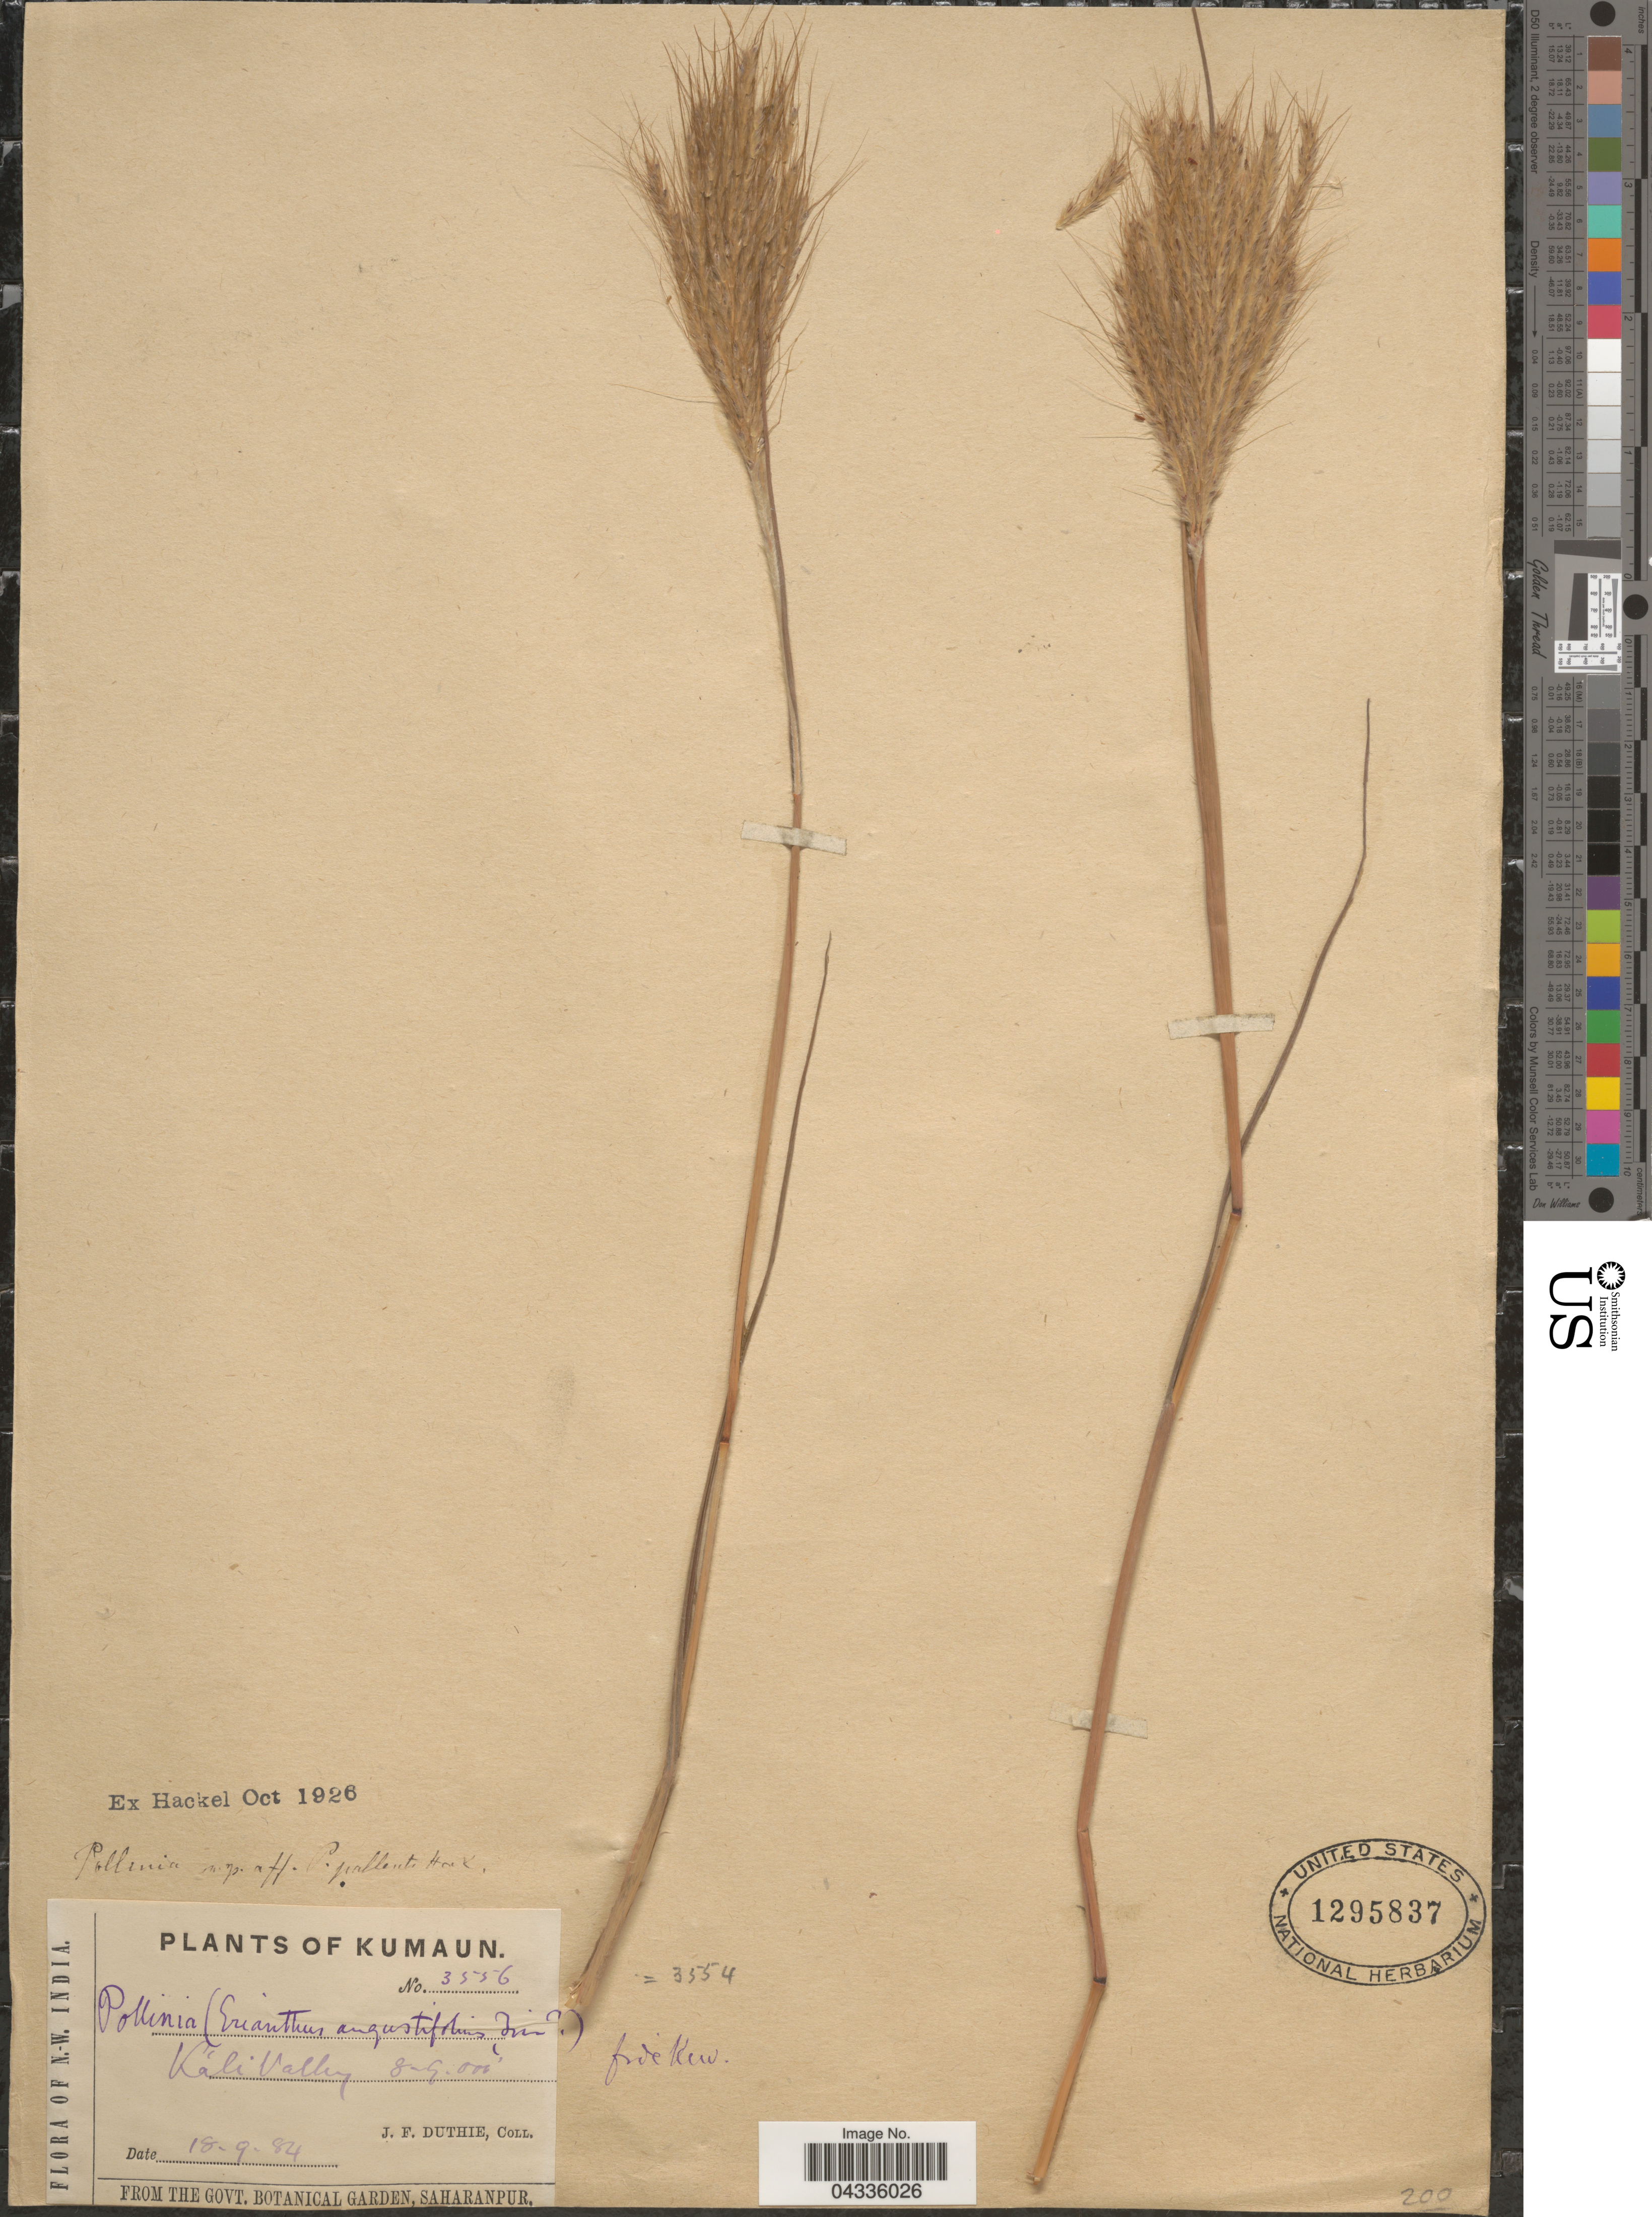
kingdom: Plantae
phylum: Tracheophyta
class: Liliopsida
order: Poales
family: Poaceae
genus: Eulalia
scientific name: Eulalia sp.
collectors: J. F. Duthie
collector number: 3554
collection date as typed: Transcribed d/m/y: 18/9/84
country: India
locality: N.W. India. Kumain. KaliValley.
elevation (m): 2438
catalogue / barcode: US 1295837